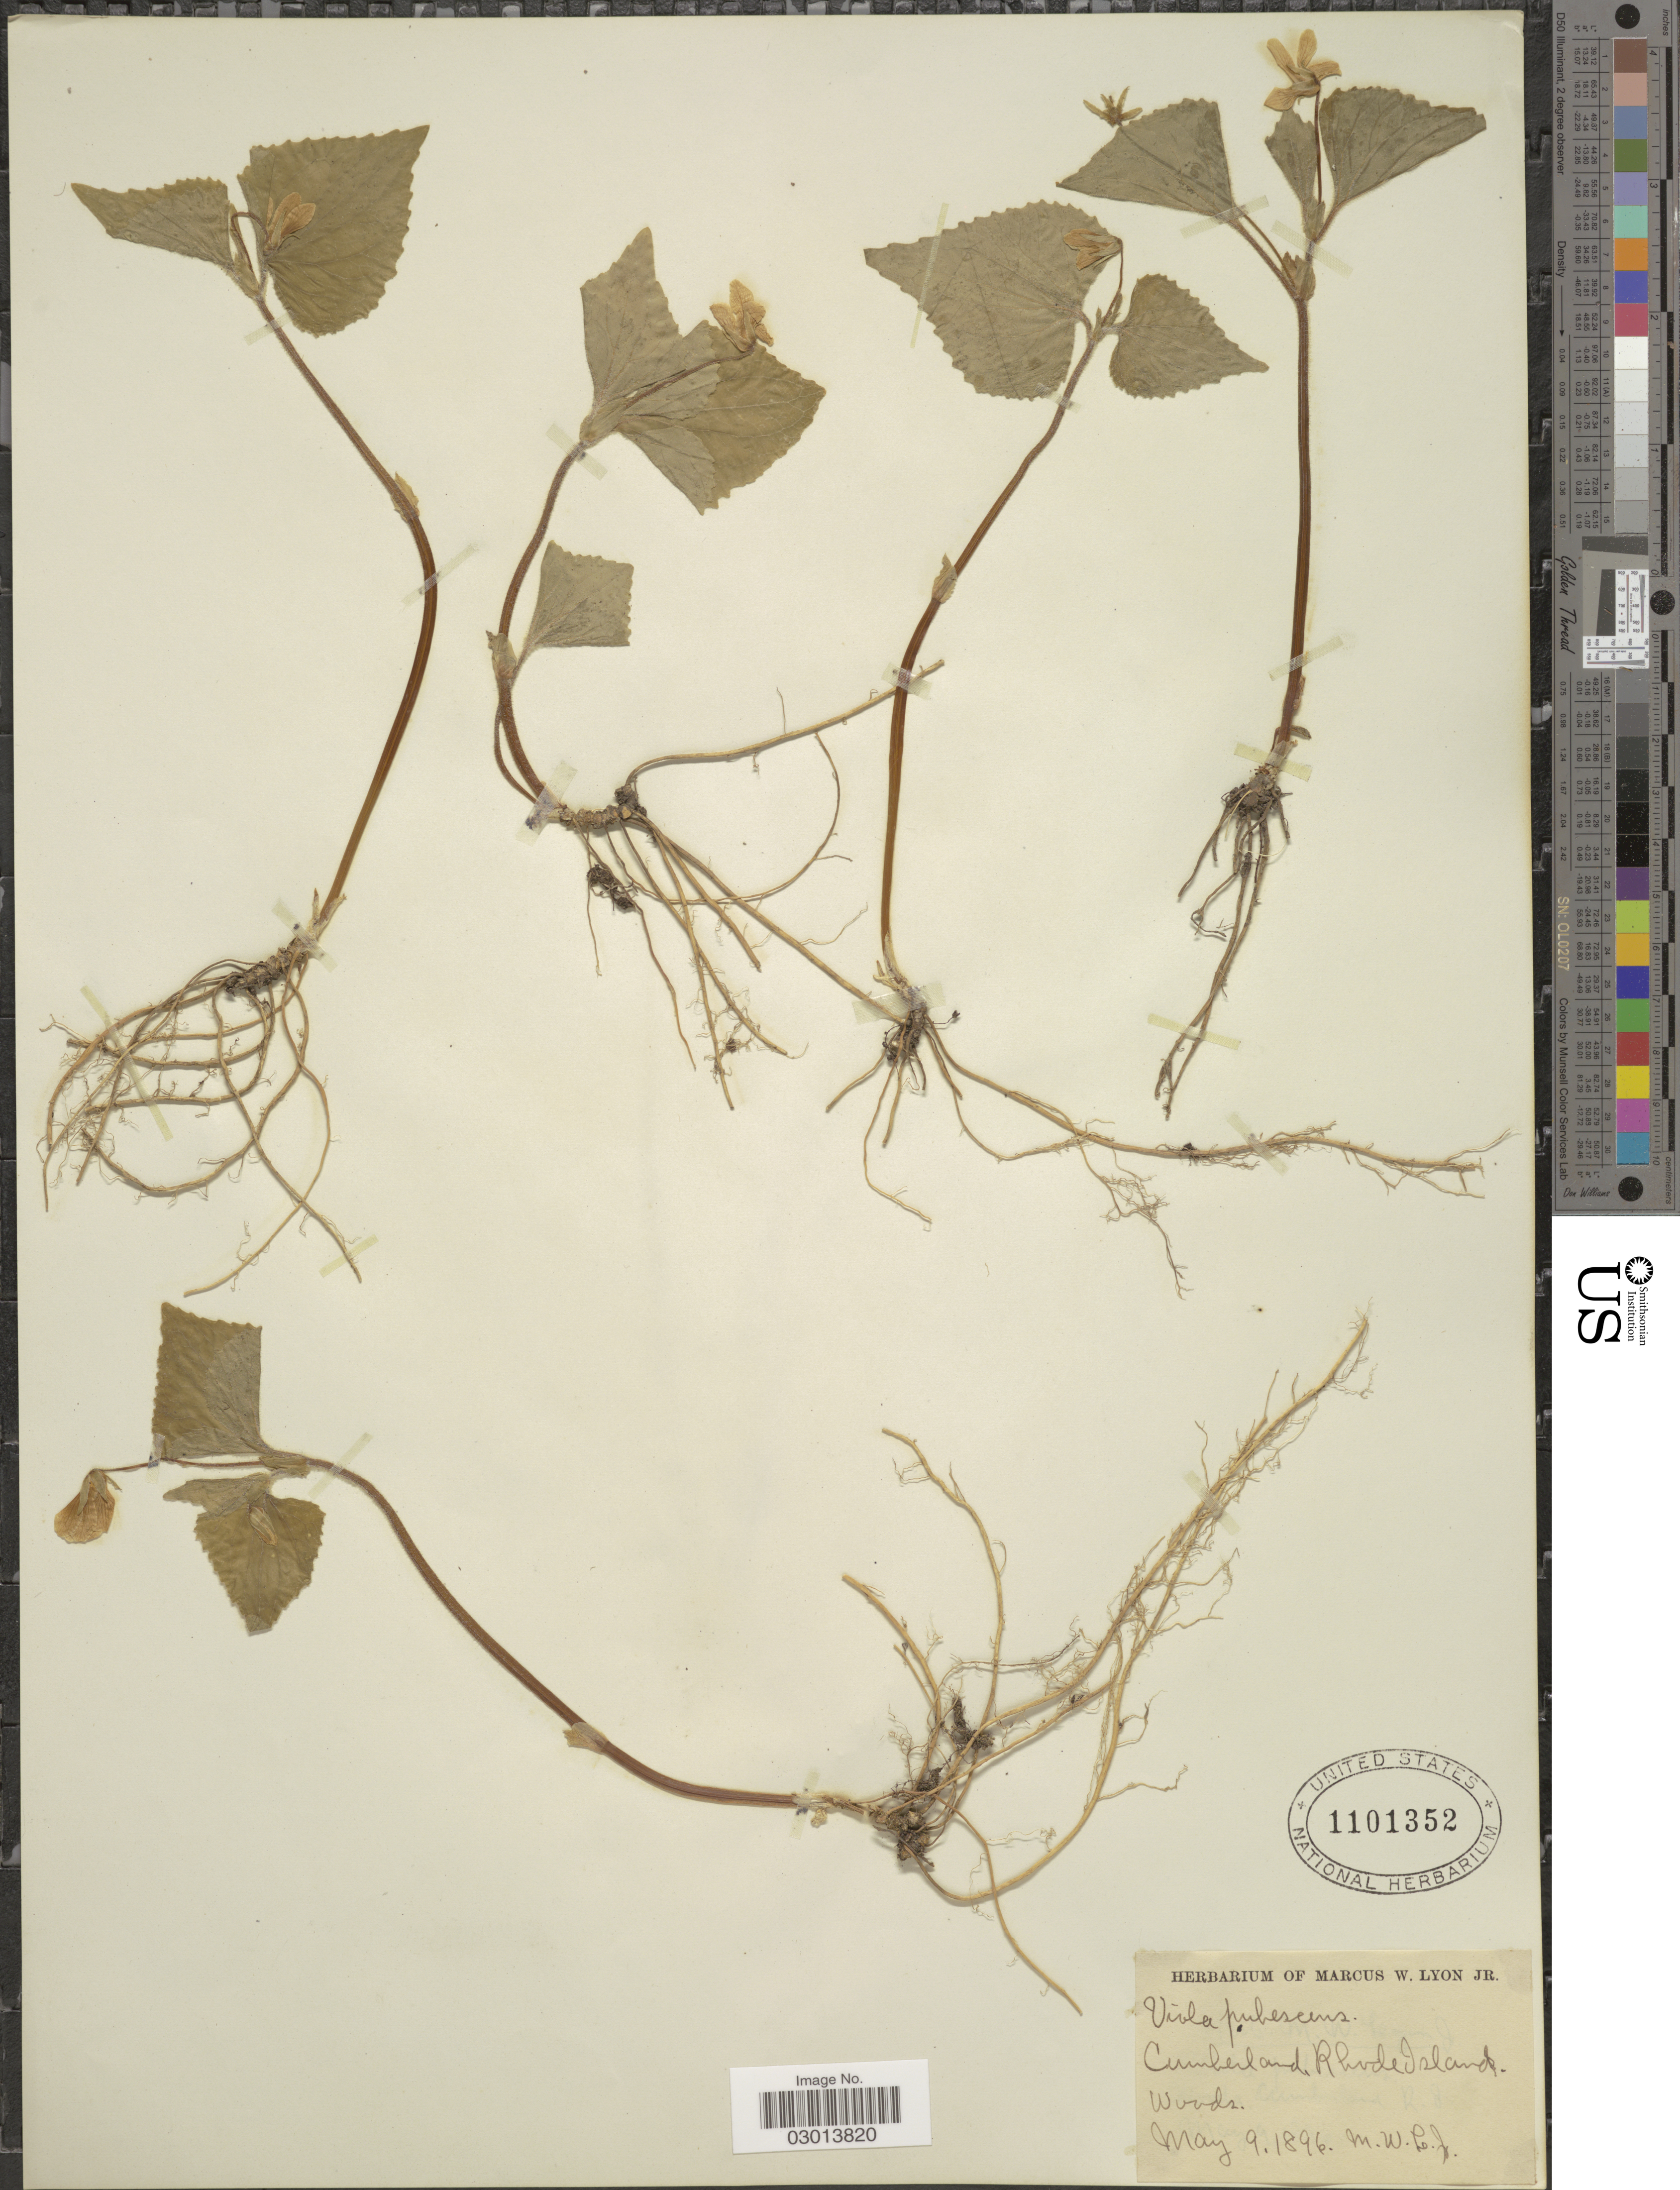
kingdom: Plantae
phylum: Tracheophyta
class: Magnoliopsida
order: Malpighiales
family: Violaceae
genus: Viola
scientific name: Viola pubescens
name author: Aiton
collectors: M. W. Lyon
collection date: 1896-05-09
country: United States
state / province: Rhode Island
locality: Cumberland.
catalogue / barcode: US 1101352